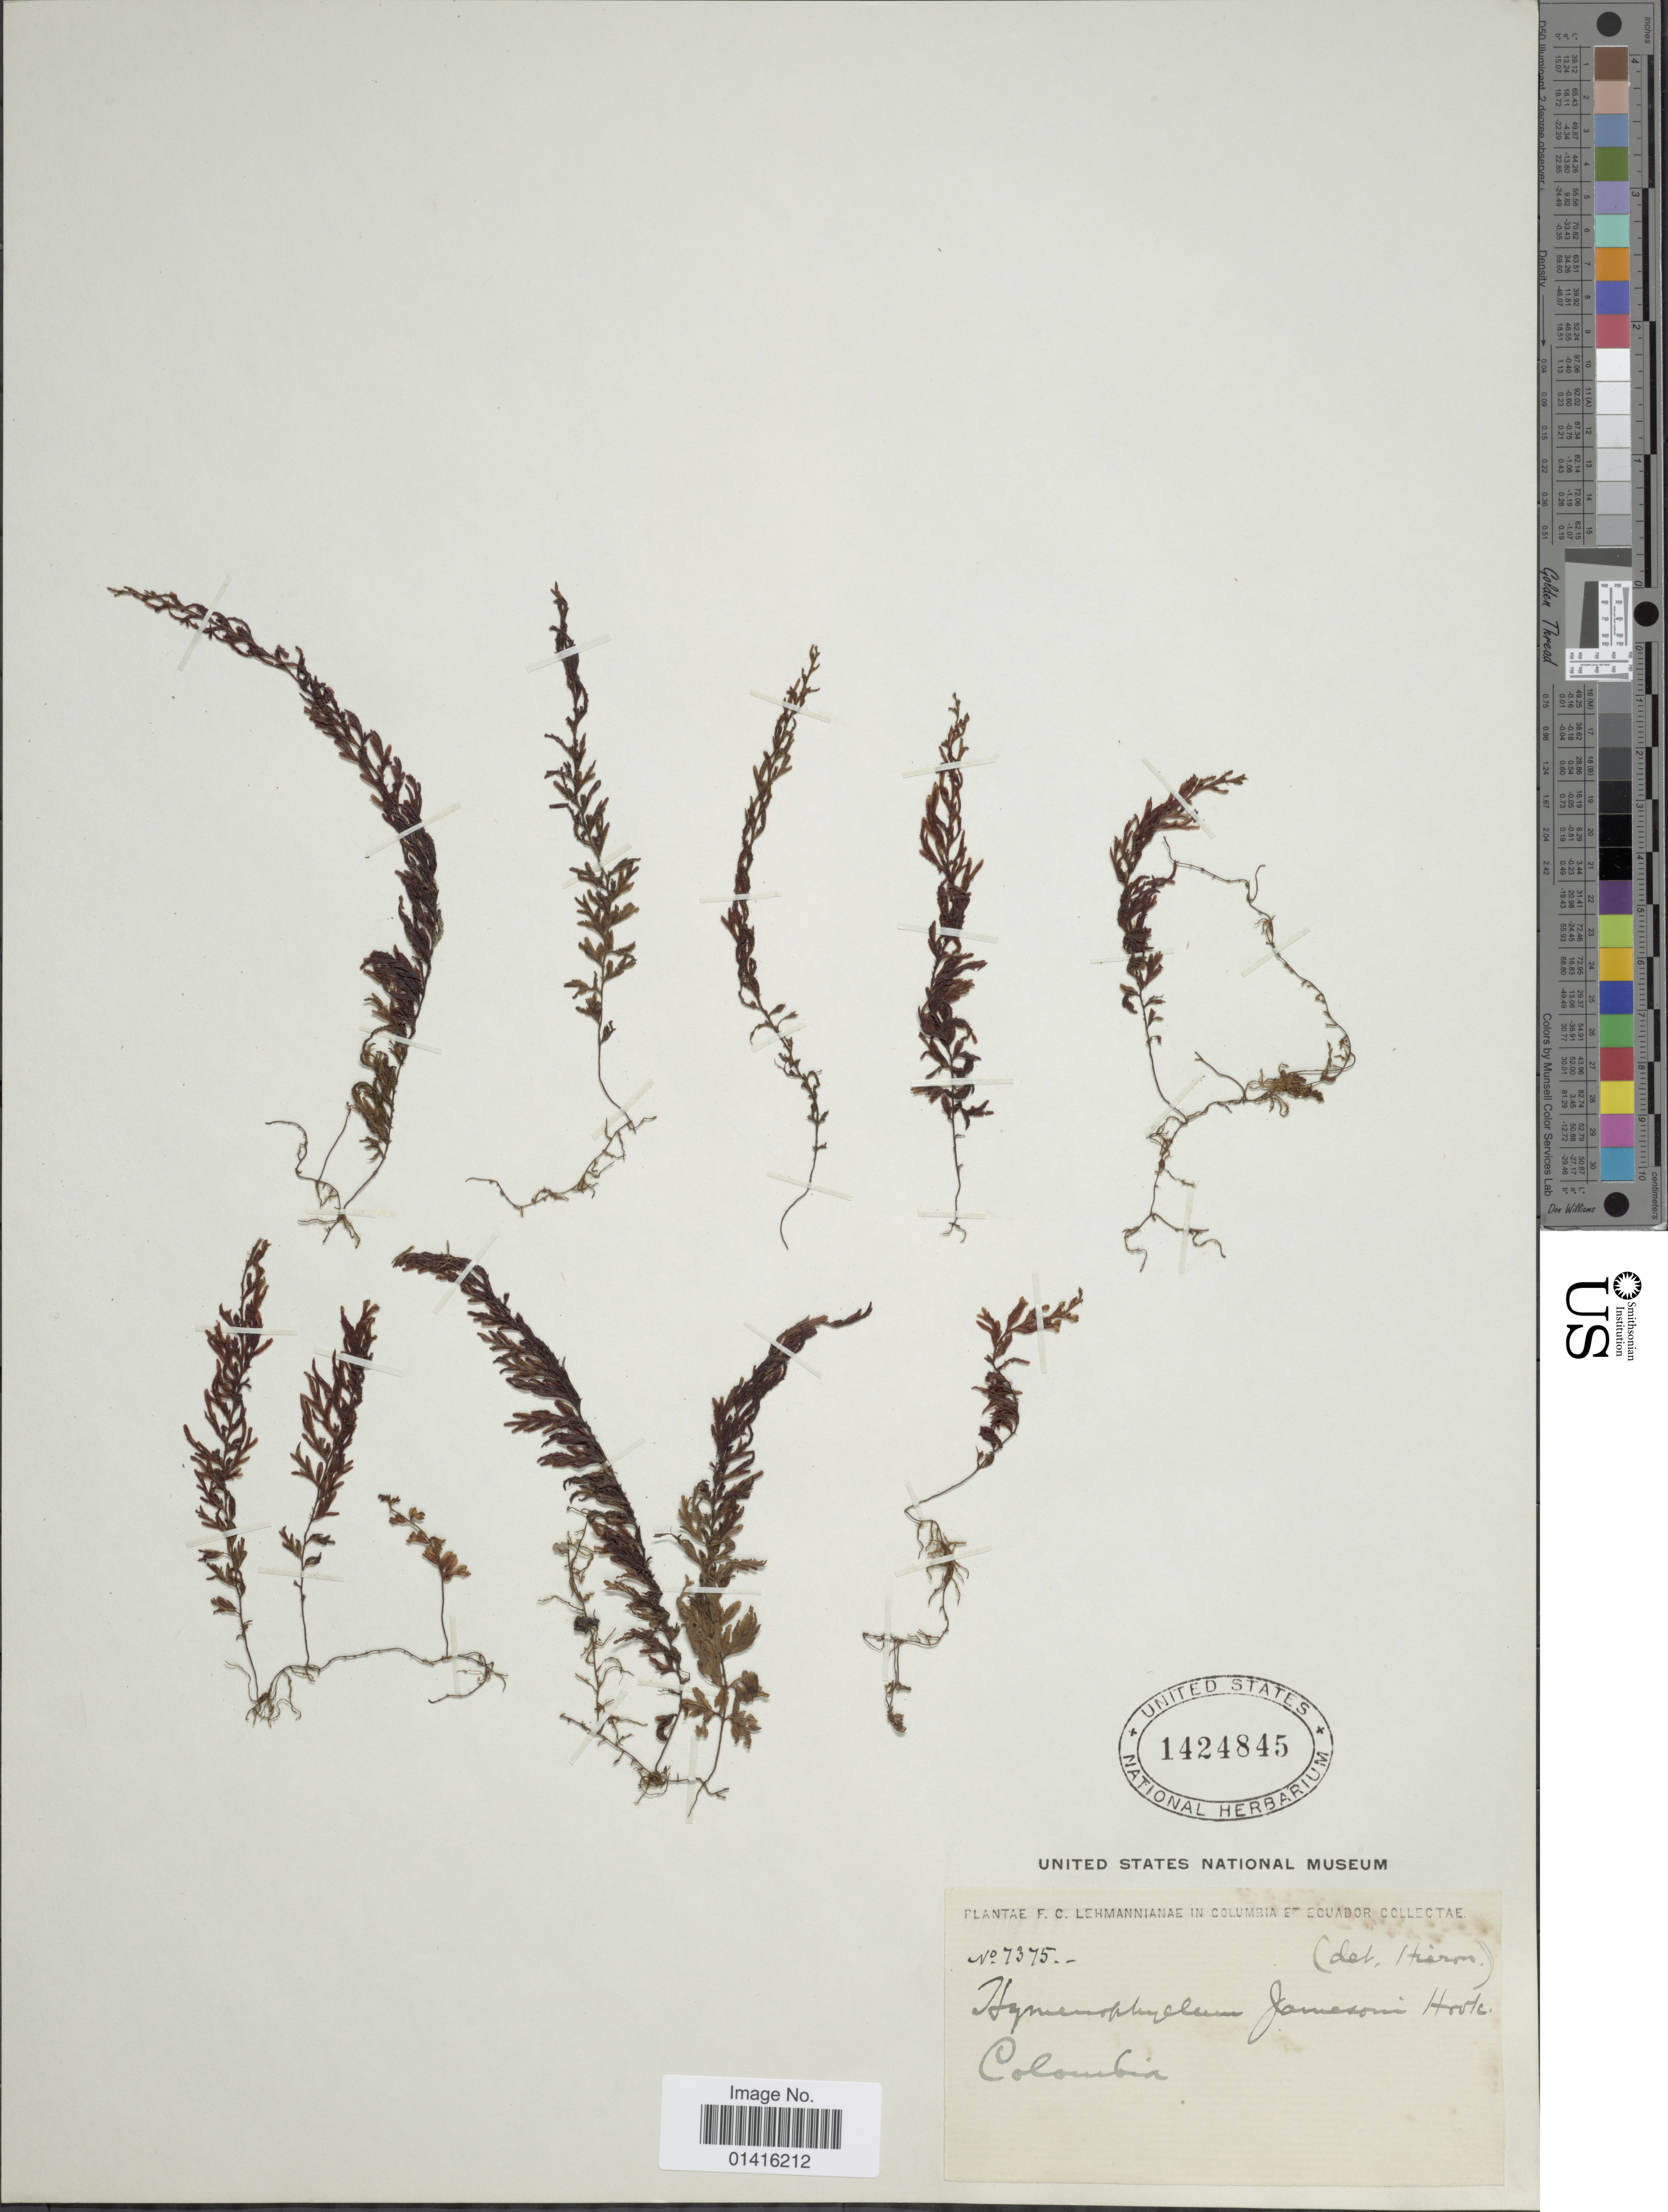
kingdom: Plantae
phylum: Tracheophyta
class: Polypodiopsida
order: Hymenophyllales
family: Hymenophyllaceae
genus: Hymenophyllum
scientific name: Hymenophyllum jamesonii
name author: Hook.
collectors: F. C. Lehmann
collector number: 7375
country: Colombia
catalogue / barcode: US 1424845